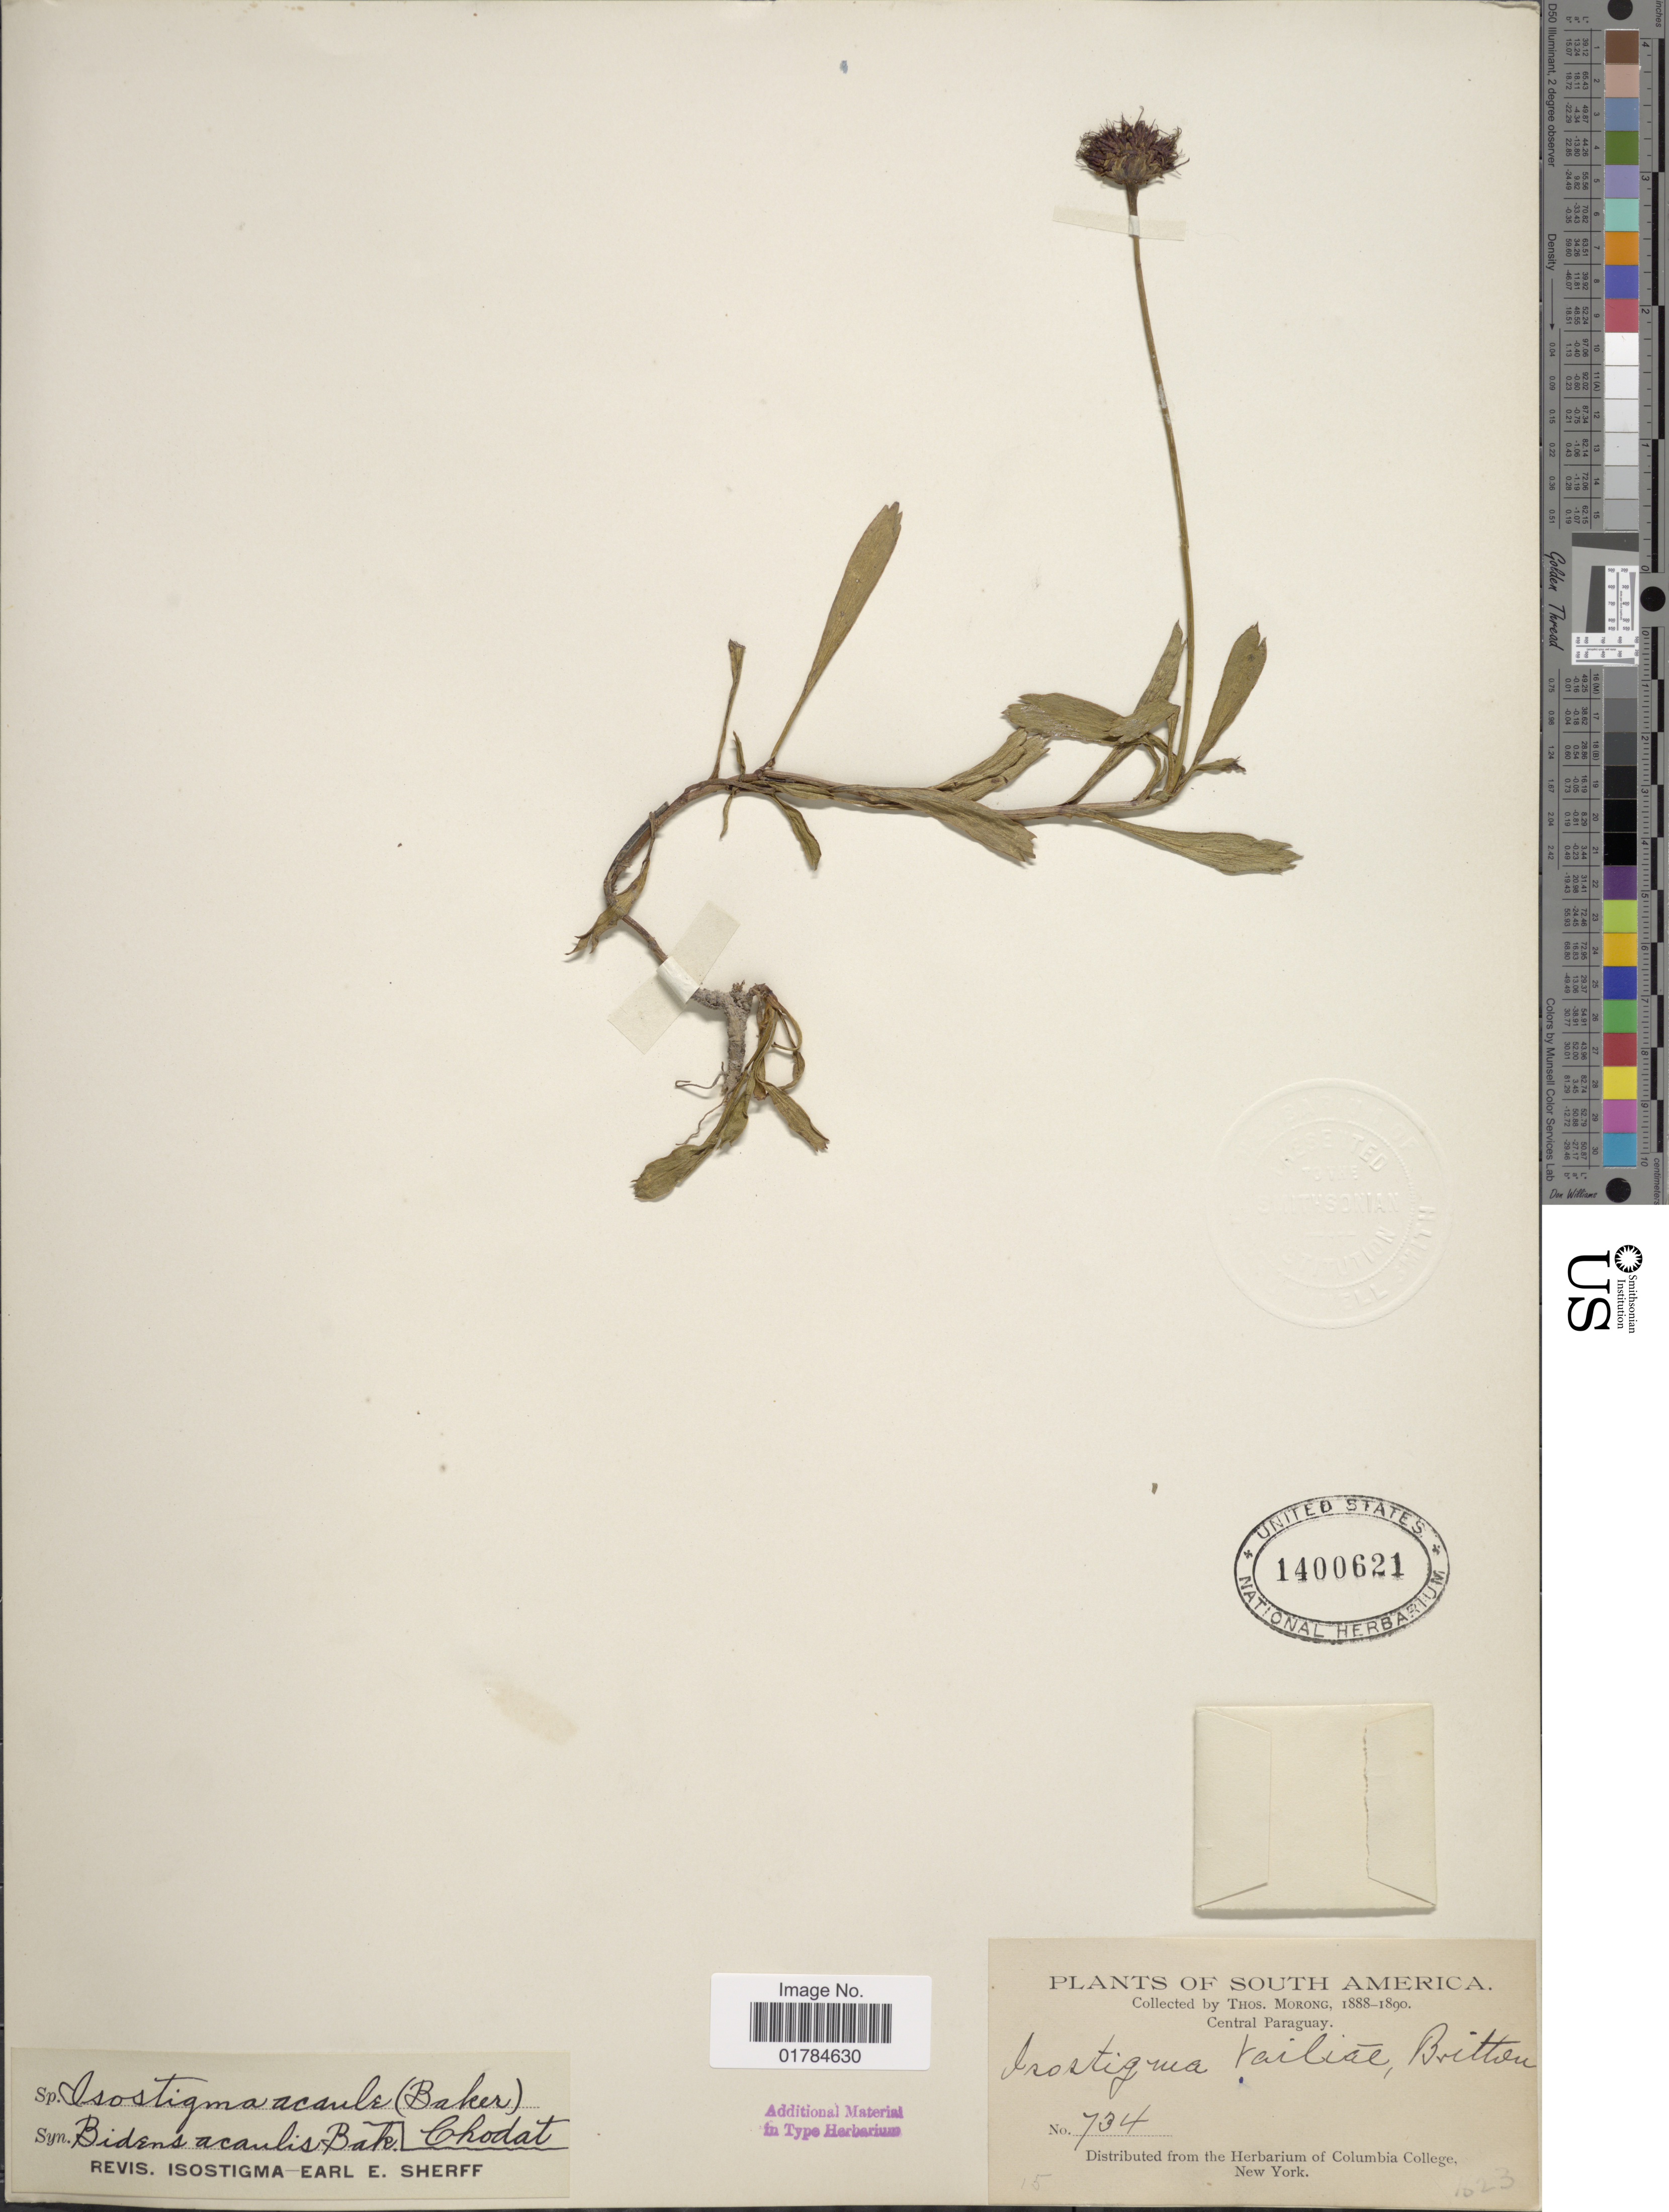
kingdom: Plantae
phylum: Tracheophyta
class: Magnoliopsida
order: Asterales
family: Asteraceae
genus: Isostigma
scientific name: Isostigma acuale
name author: Baker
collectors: ex herb. T. Morong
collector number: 734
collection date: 1888/1890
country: Paraguay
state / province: Central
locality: Central Paraguay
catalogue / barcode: US 1400621